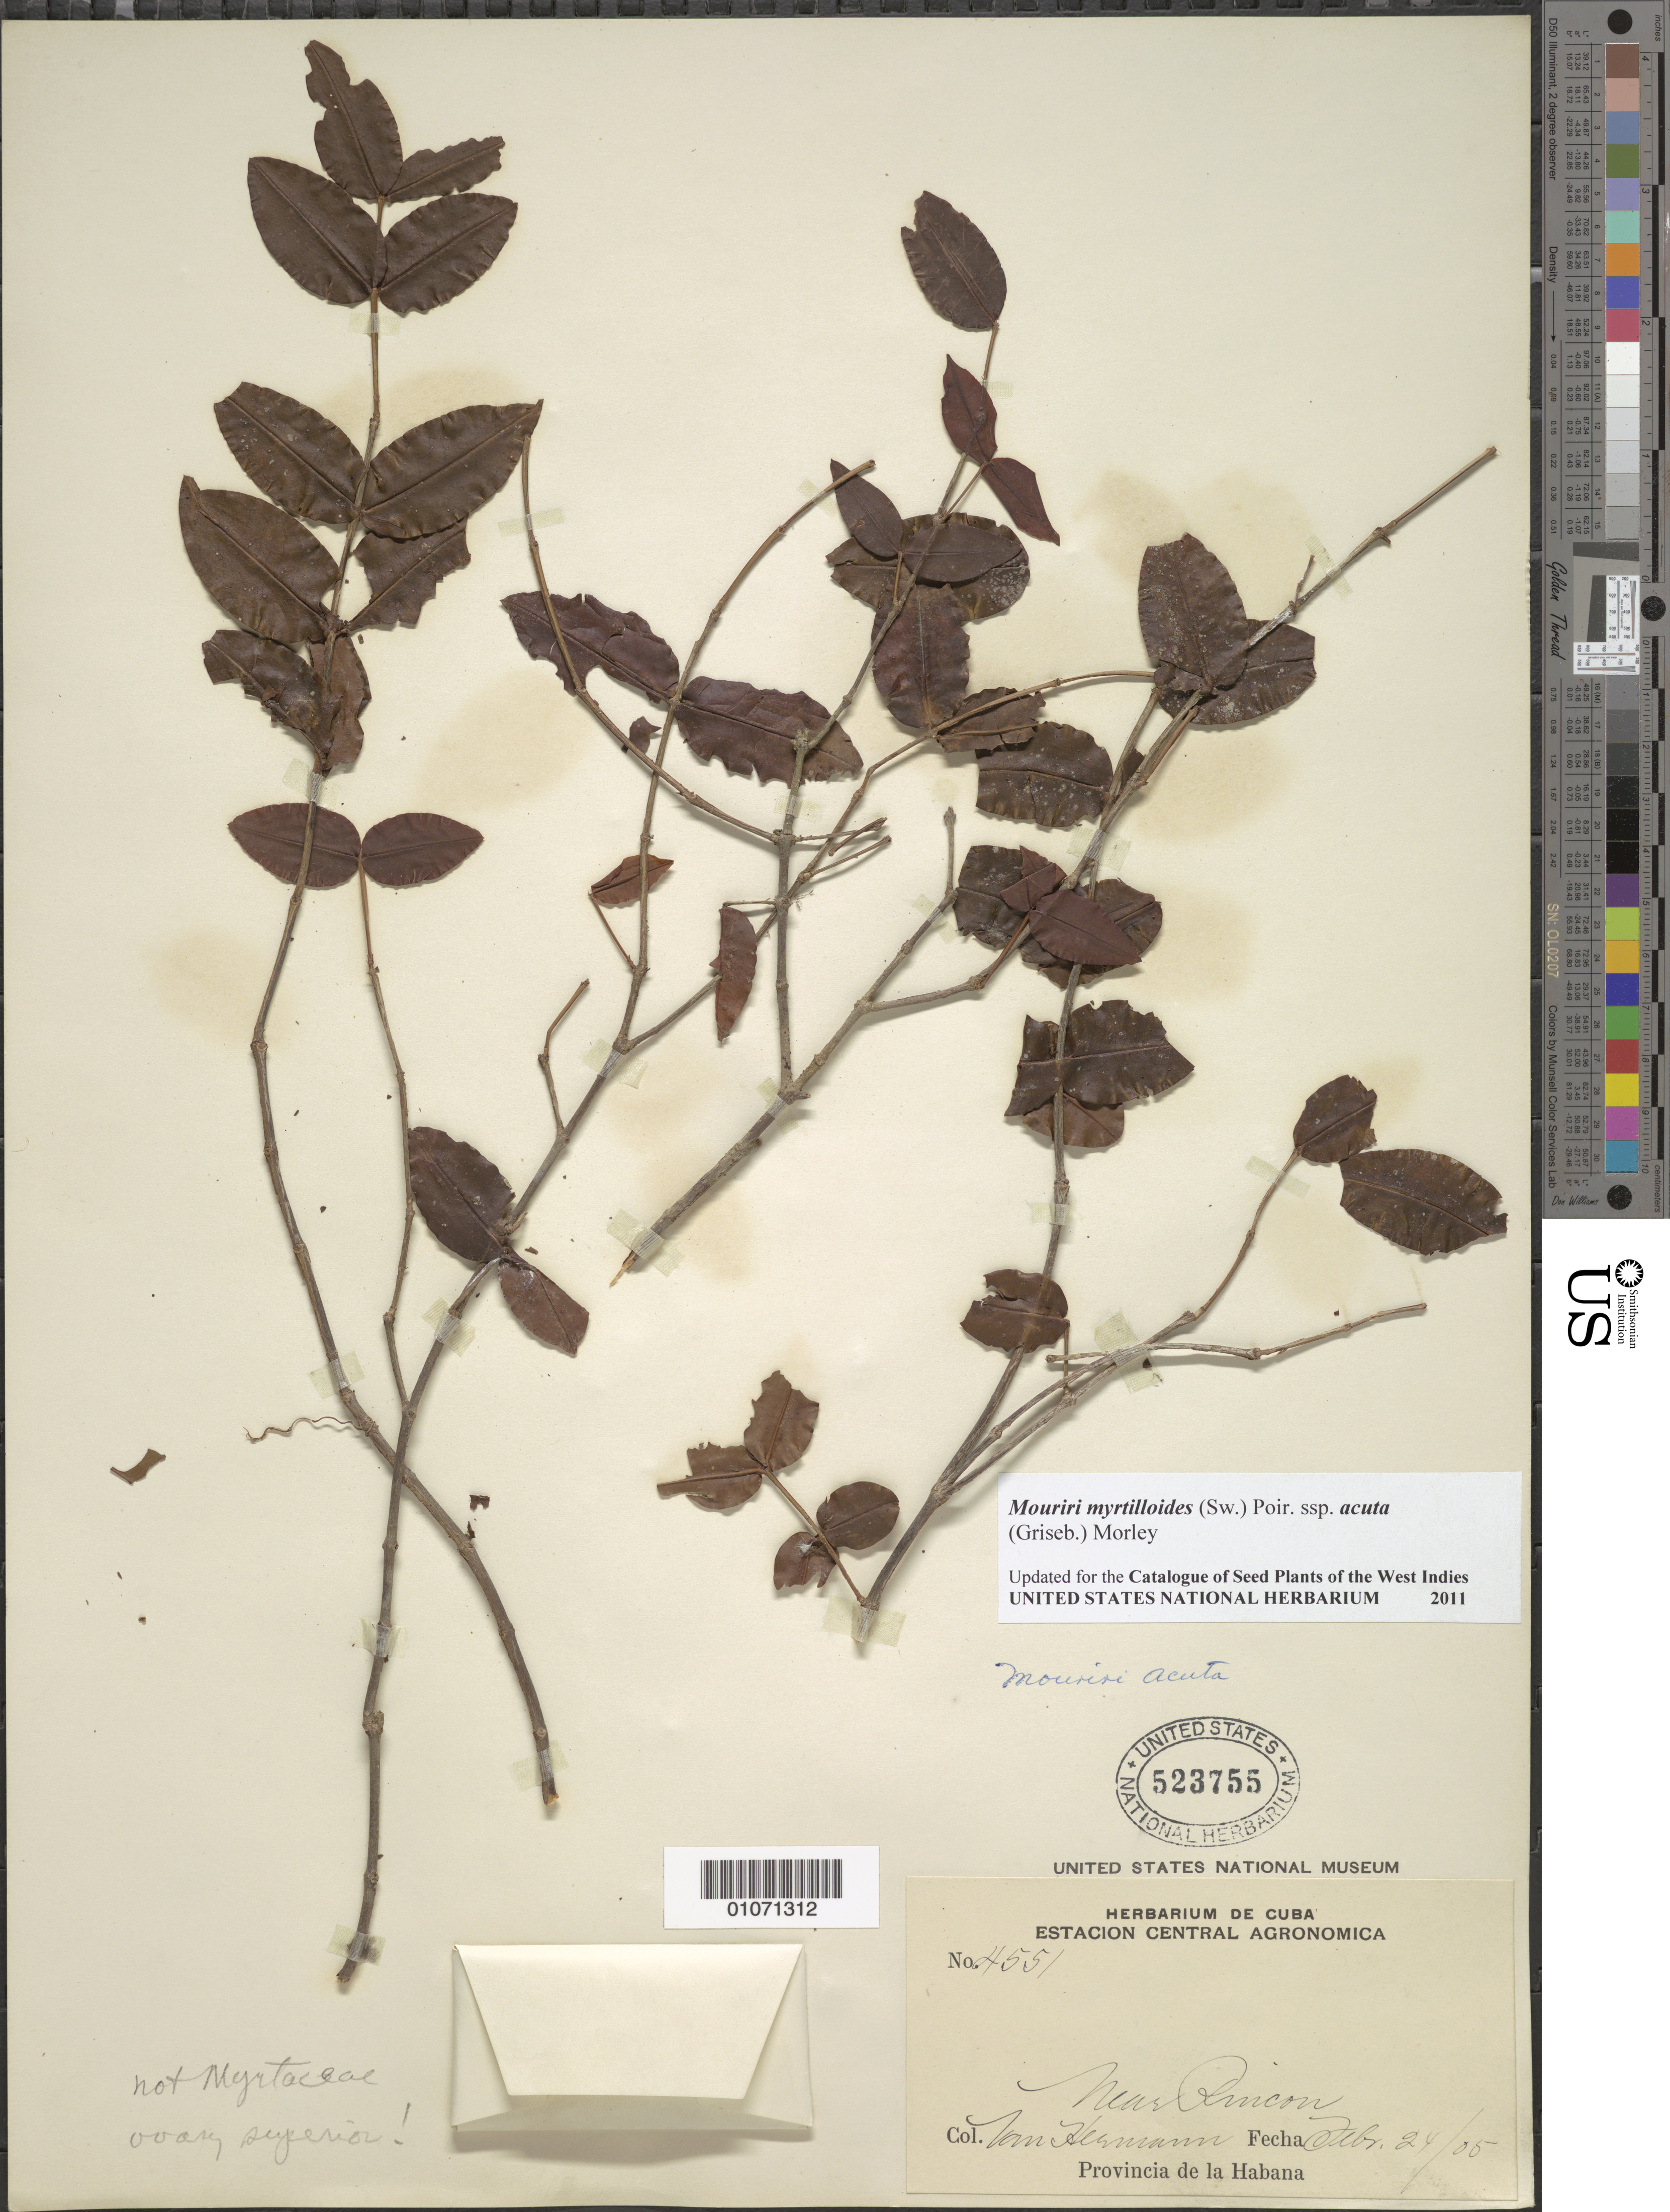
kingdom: Plantae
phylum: Tracheophyta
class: Magnoliopsida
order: Myrtales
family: Melastomataceae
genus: Mouriri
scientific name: Mouriri myrtilloides subsp. acuta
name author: (Griseb.) Morley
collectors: H. A. Van Hermann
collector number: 4551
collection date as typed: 24 Feb 1905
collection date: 1905-02-24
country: Cuba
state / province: La Habana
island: Cuba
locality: Rincon, near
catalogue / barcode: US 523755